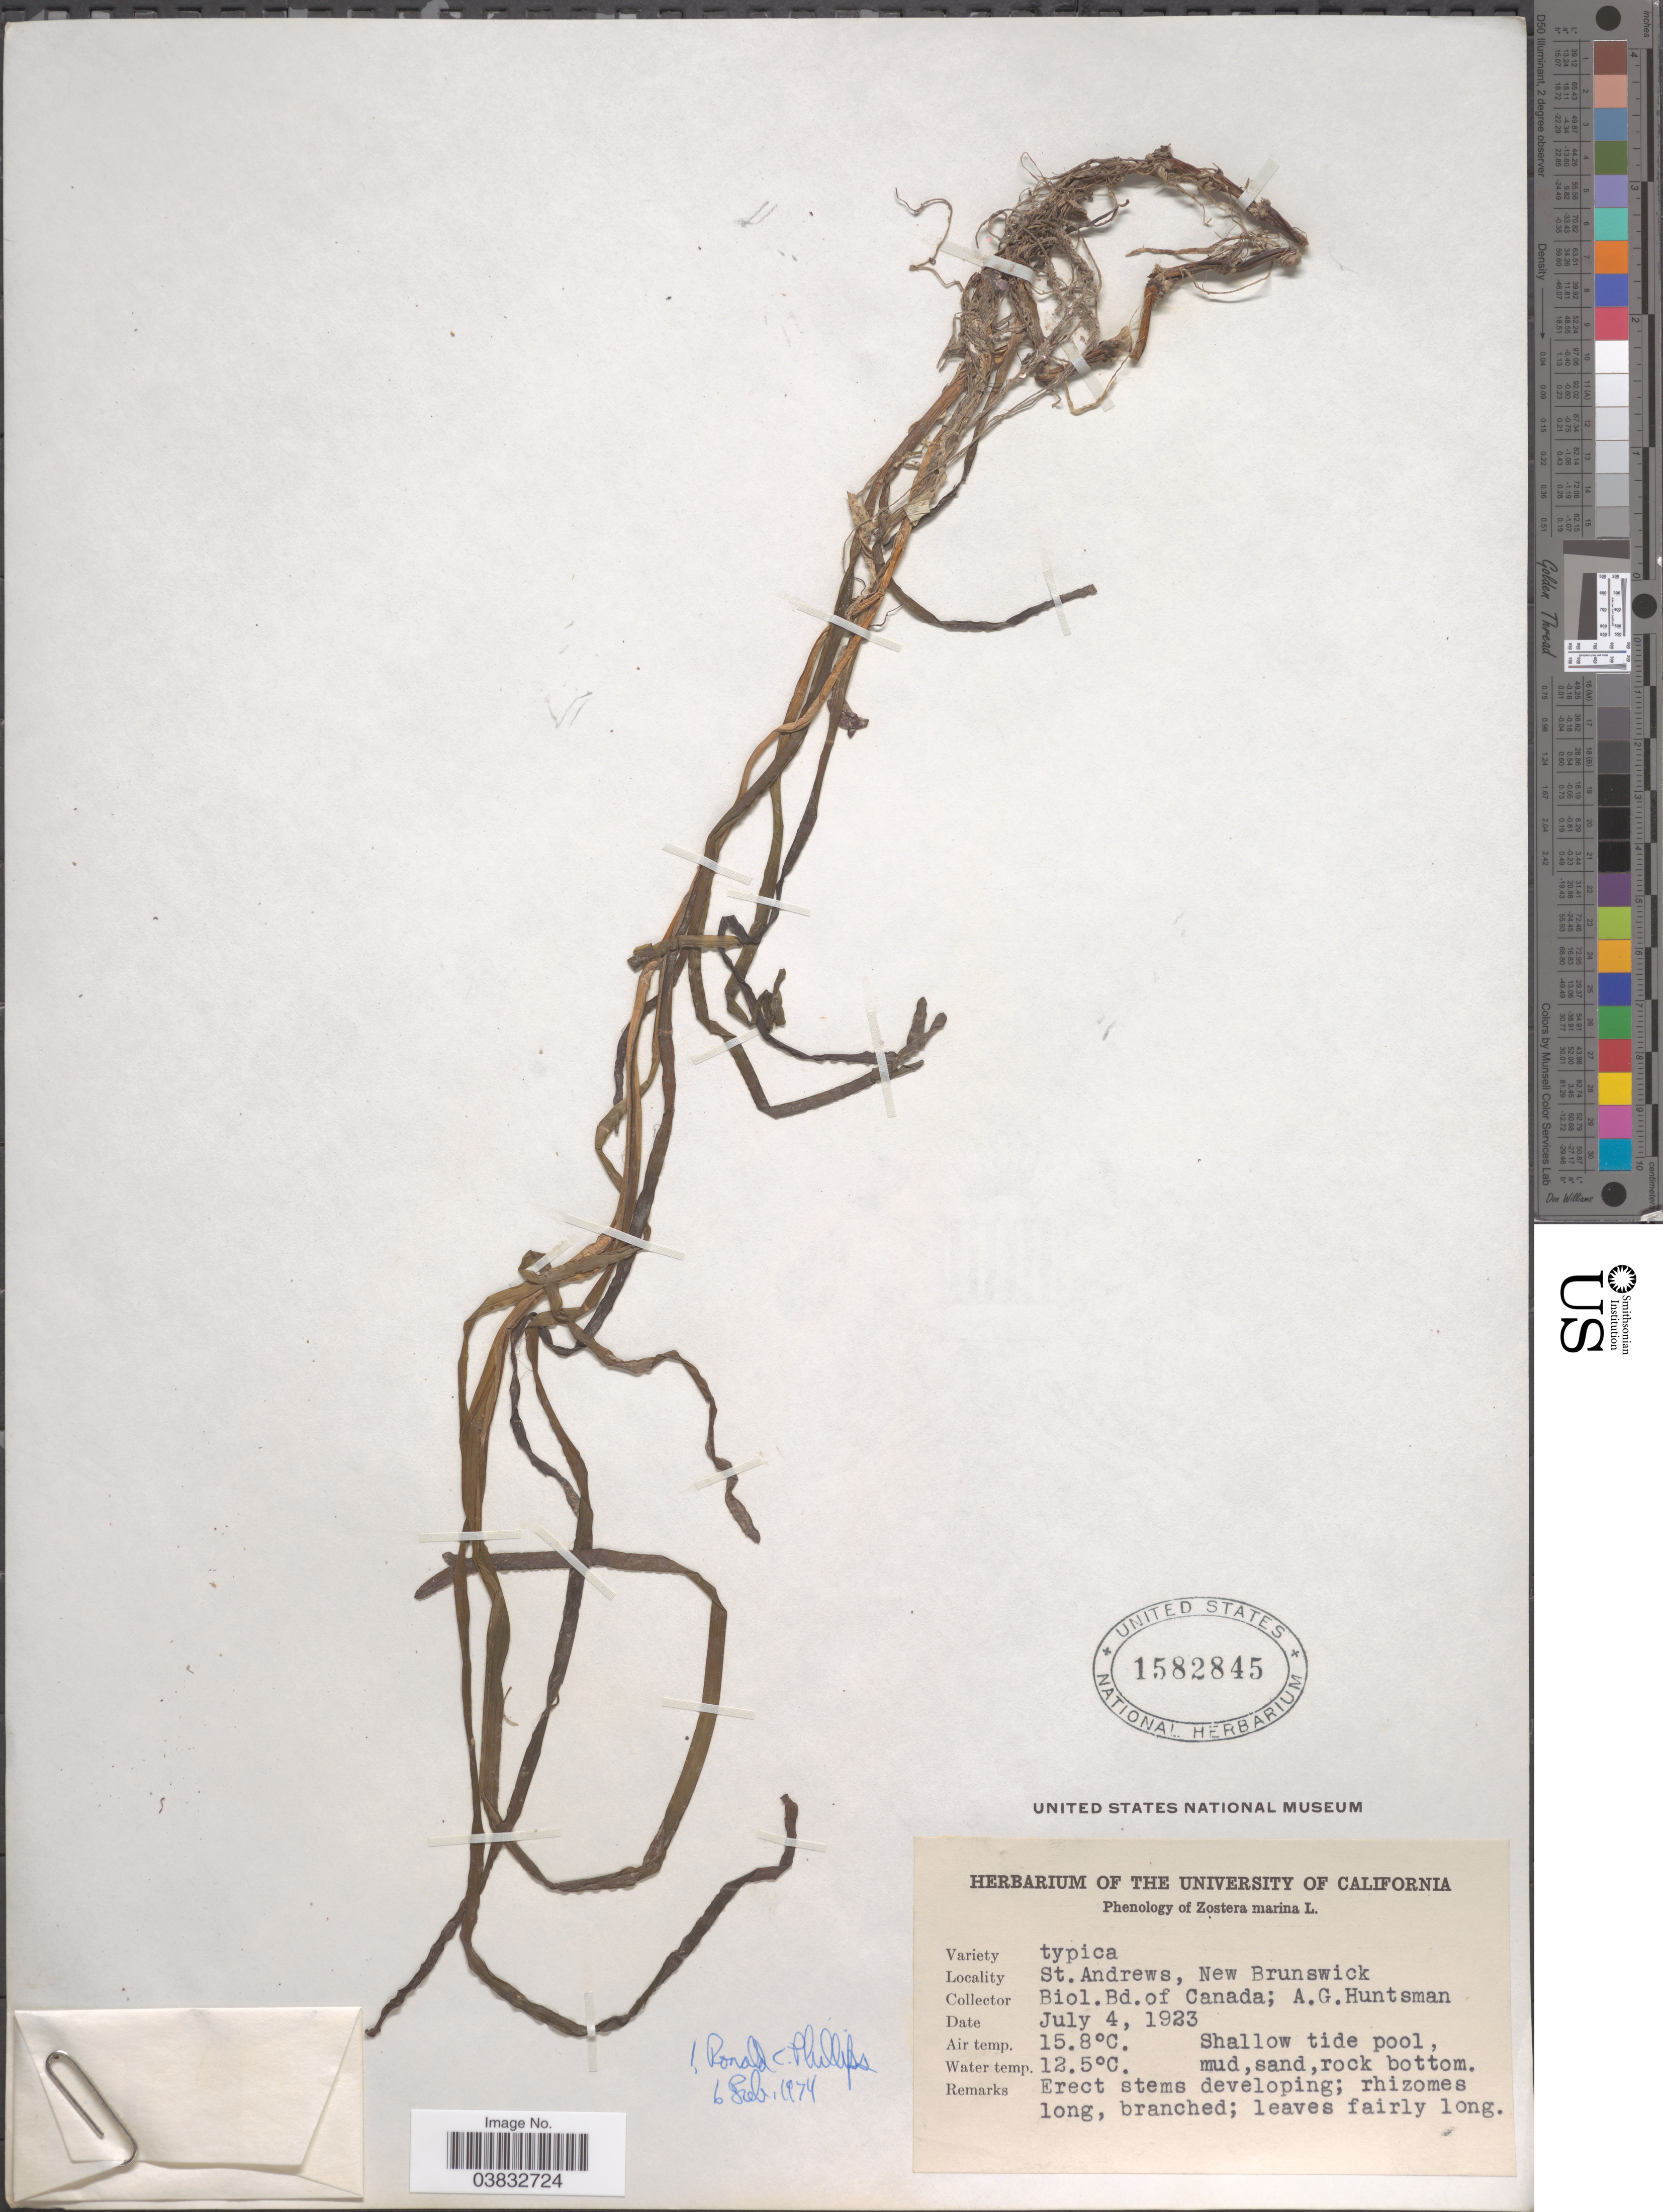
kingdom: Plantae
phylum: Tracheophyta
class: Liliopsida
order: Alismatales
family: Zosteraceae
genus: Zostera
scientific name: Zostera marina var. marina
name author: L.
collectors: A. Huntsman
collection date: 1923-07-04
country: Canada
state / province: New Brunswick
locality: St. Andrews.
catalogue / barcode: US 1582845